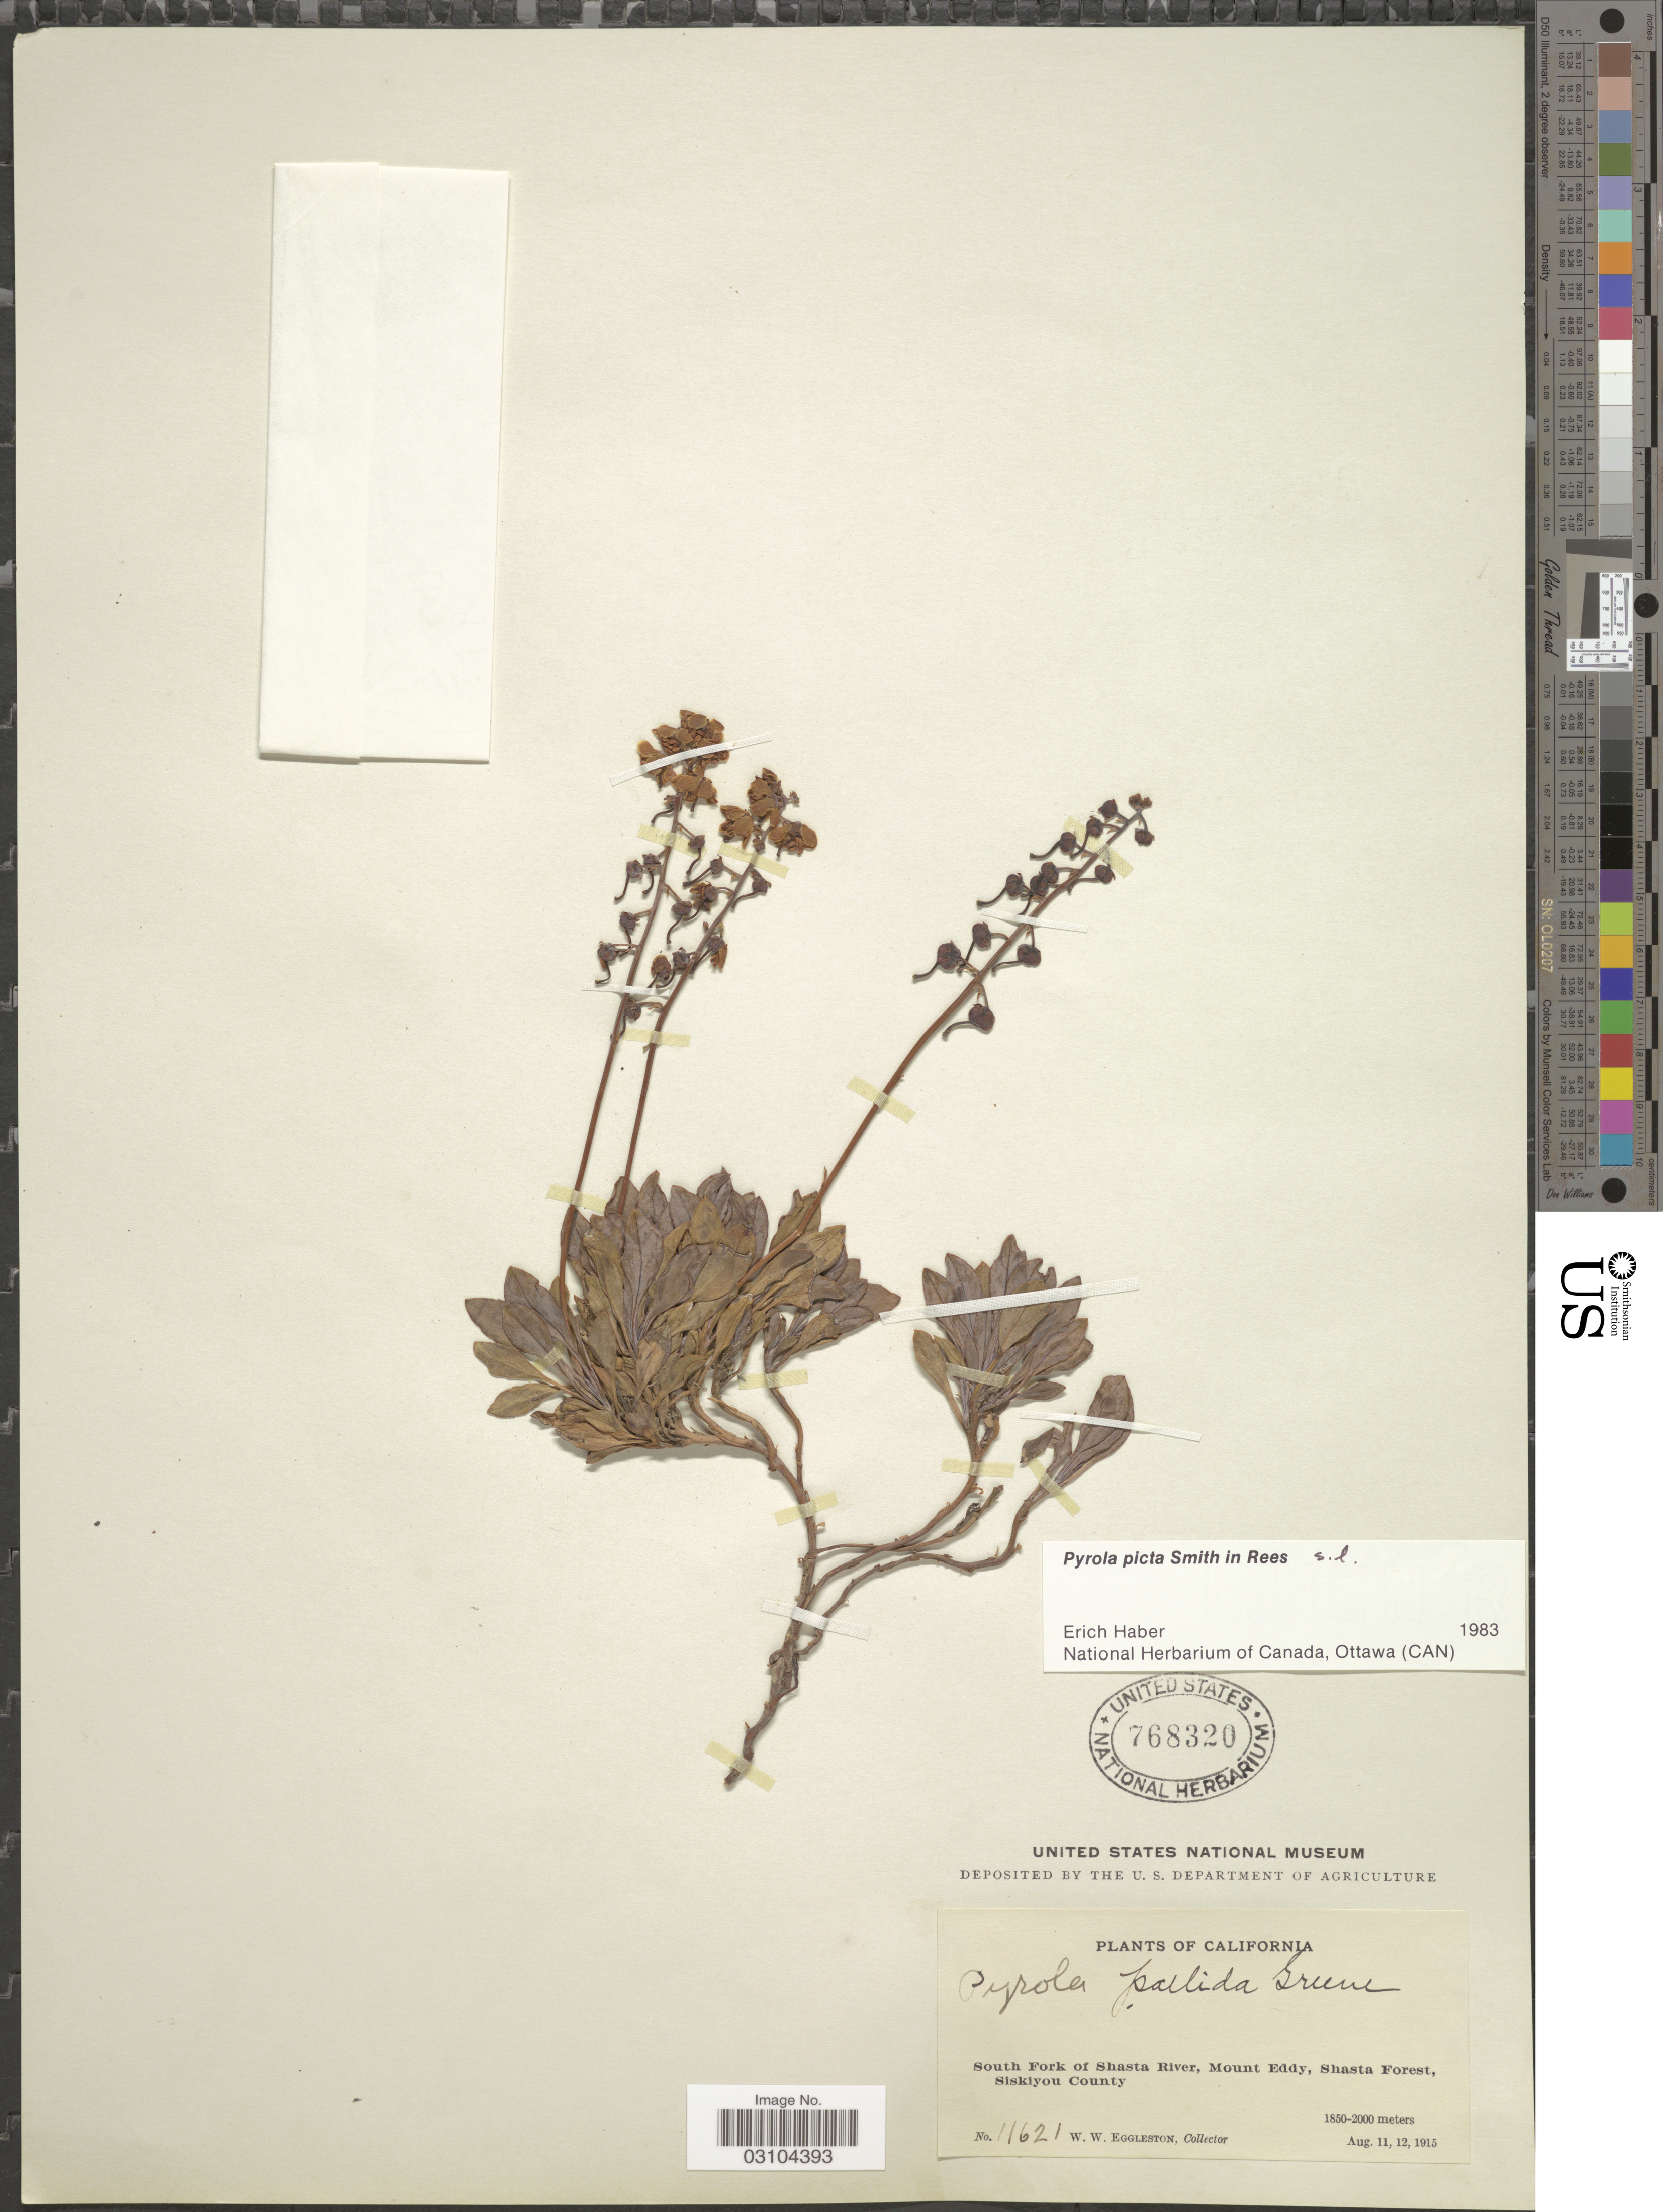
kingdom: Plantae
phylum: Tracheophyta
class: Magnoliopsida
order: Ericales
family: Ericaceae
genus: Pyrola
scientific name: Pyrola picta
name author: Sm. in Rees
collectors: W. W. Eggleston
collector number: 11621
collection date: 1915-08-11/1915-08-12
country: United States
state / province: California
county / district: Siskiyou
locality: South Fork of Shasta River, Mounty Eddy, Shasta Forest, Siskiyou County.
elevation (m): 1850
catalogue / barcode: US 768320